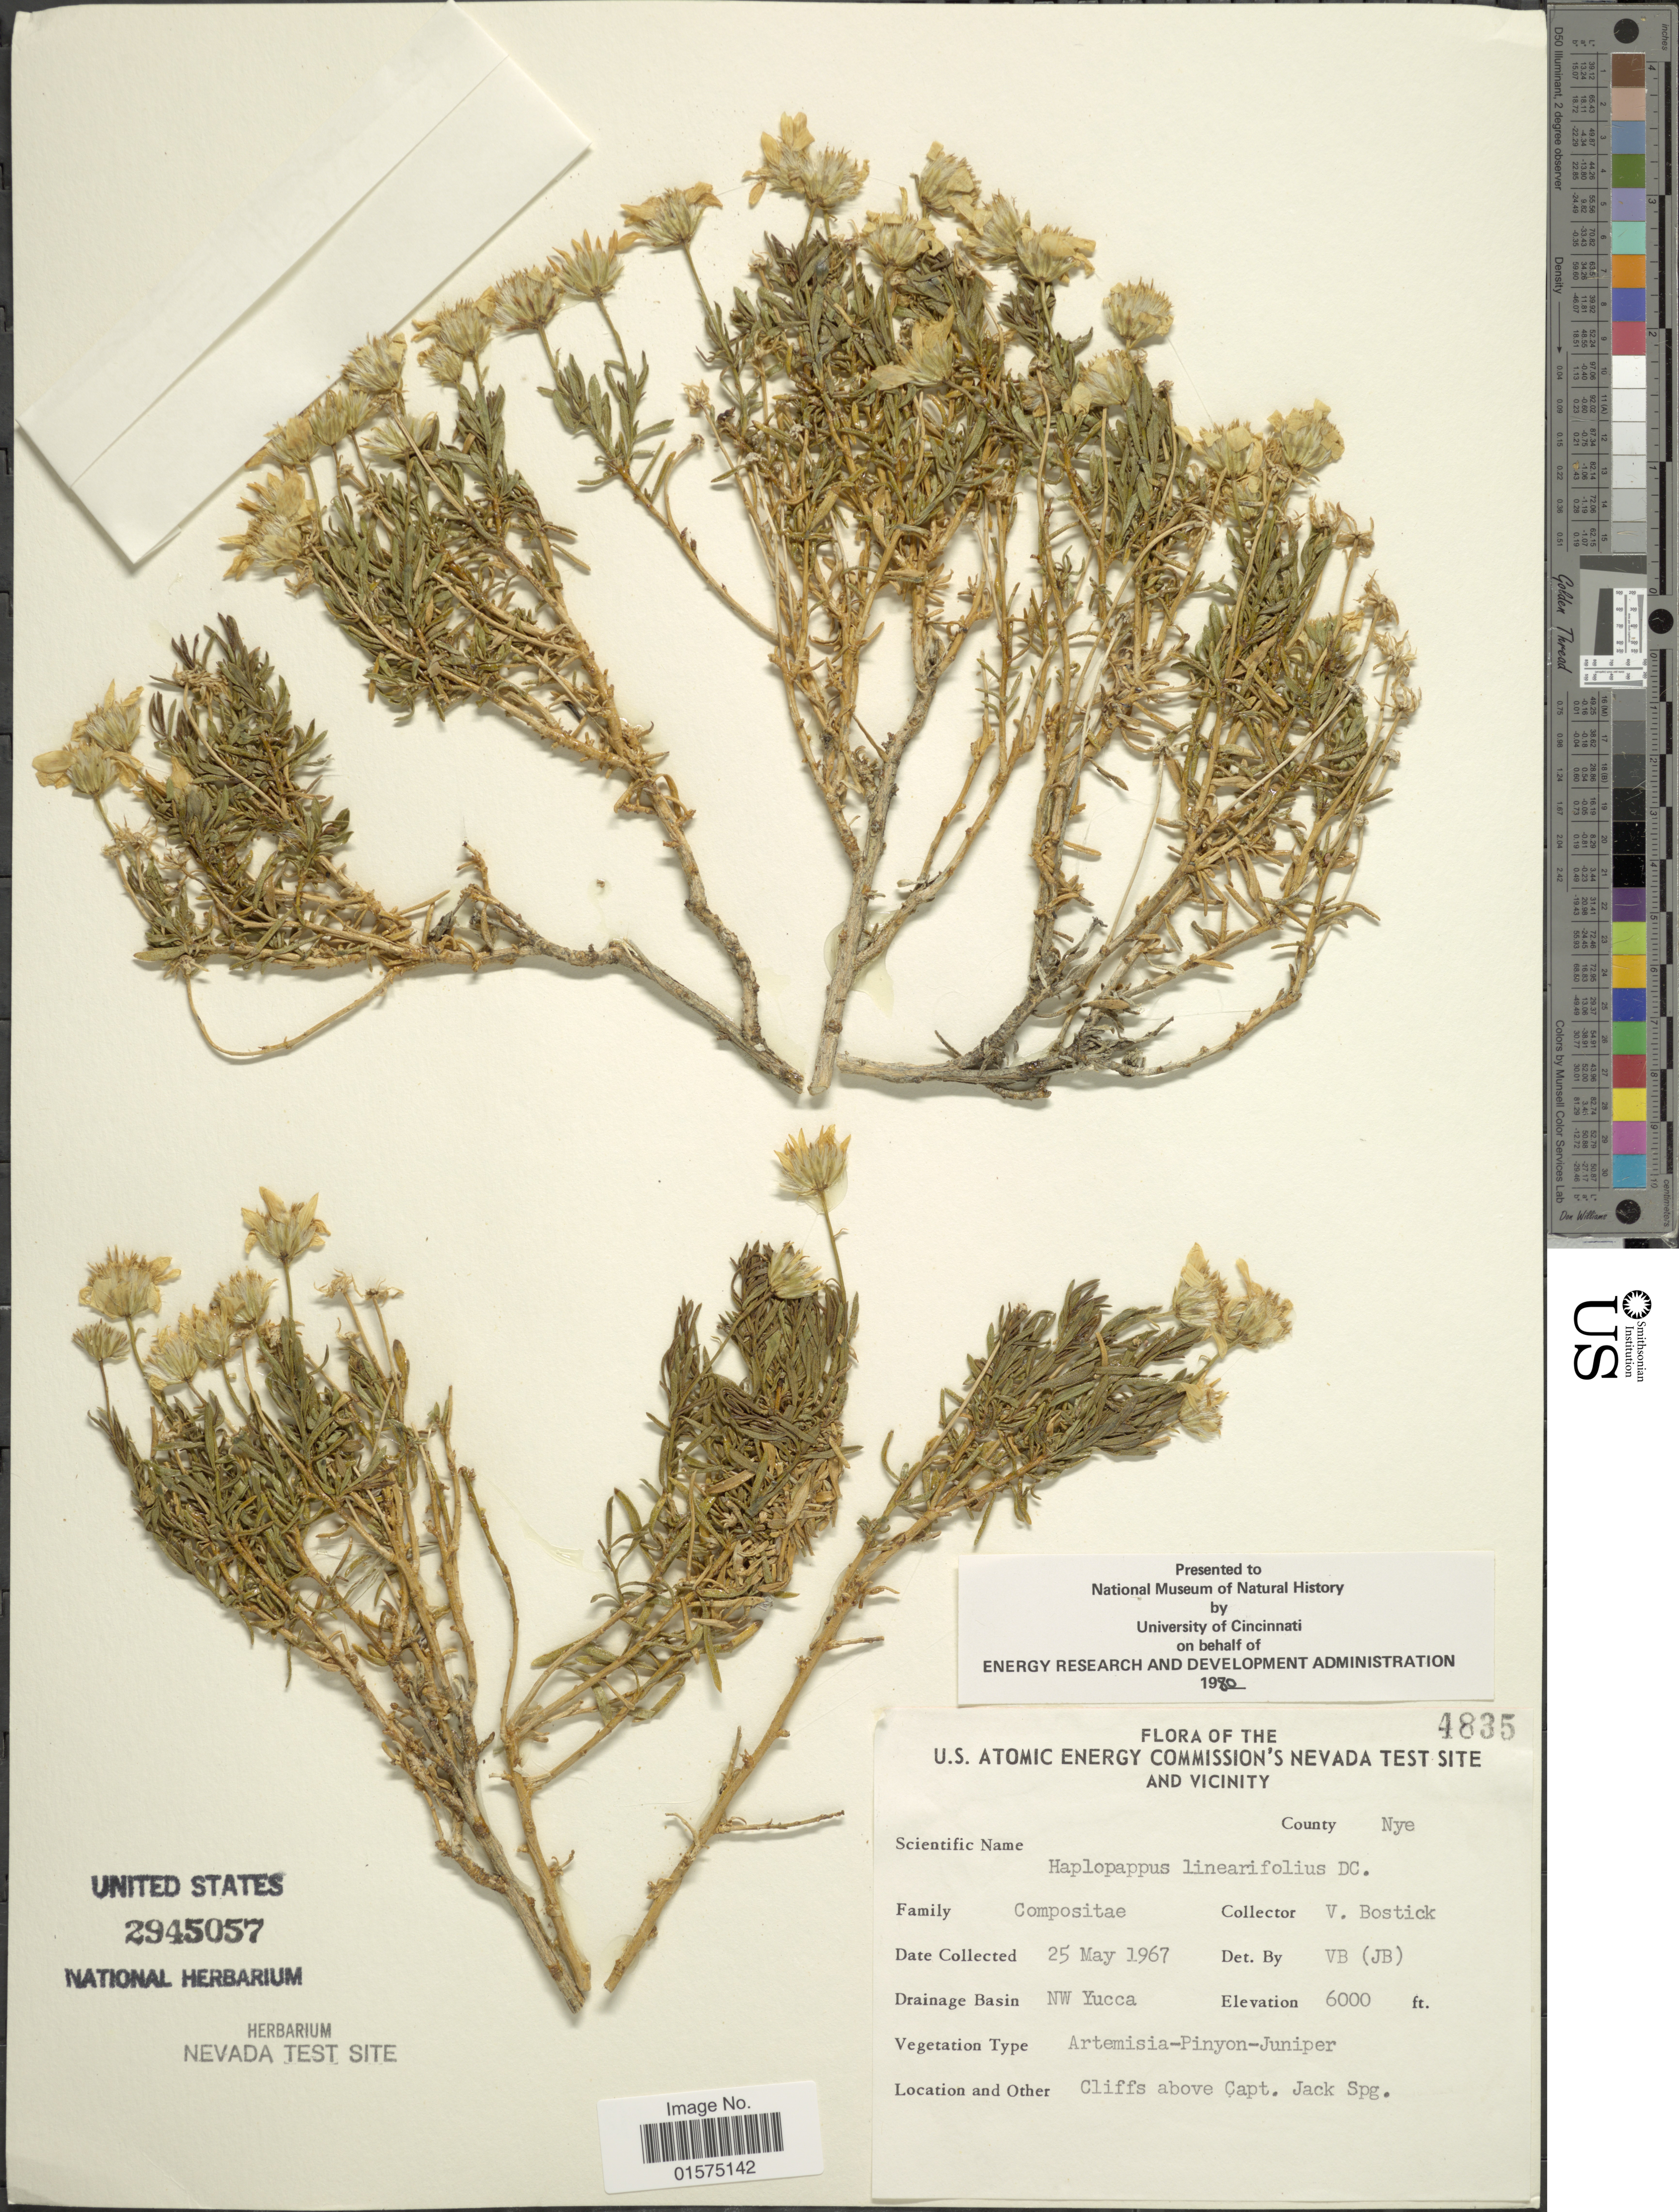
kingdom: Plantae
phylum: Tracheophyta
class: Magnoliopsida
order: Asterales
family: Asteraceae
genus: Ericameria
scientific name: Ericameria linearifolia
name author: (DC.) Urbatsch & Wussow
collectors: V. Bostick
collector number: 4835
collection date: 1967-05-25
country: United States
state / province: Nevada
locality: U.S. Atomic Energy Commission's Nevada Test Site and vicinity. County Nye. Drainage Basin NW Yucca. Cliffs above Capt. Jack Spg.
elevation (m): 1829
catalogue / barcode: US 3945057